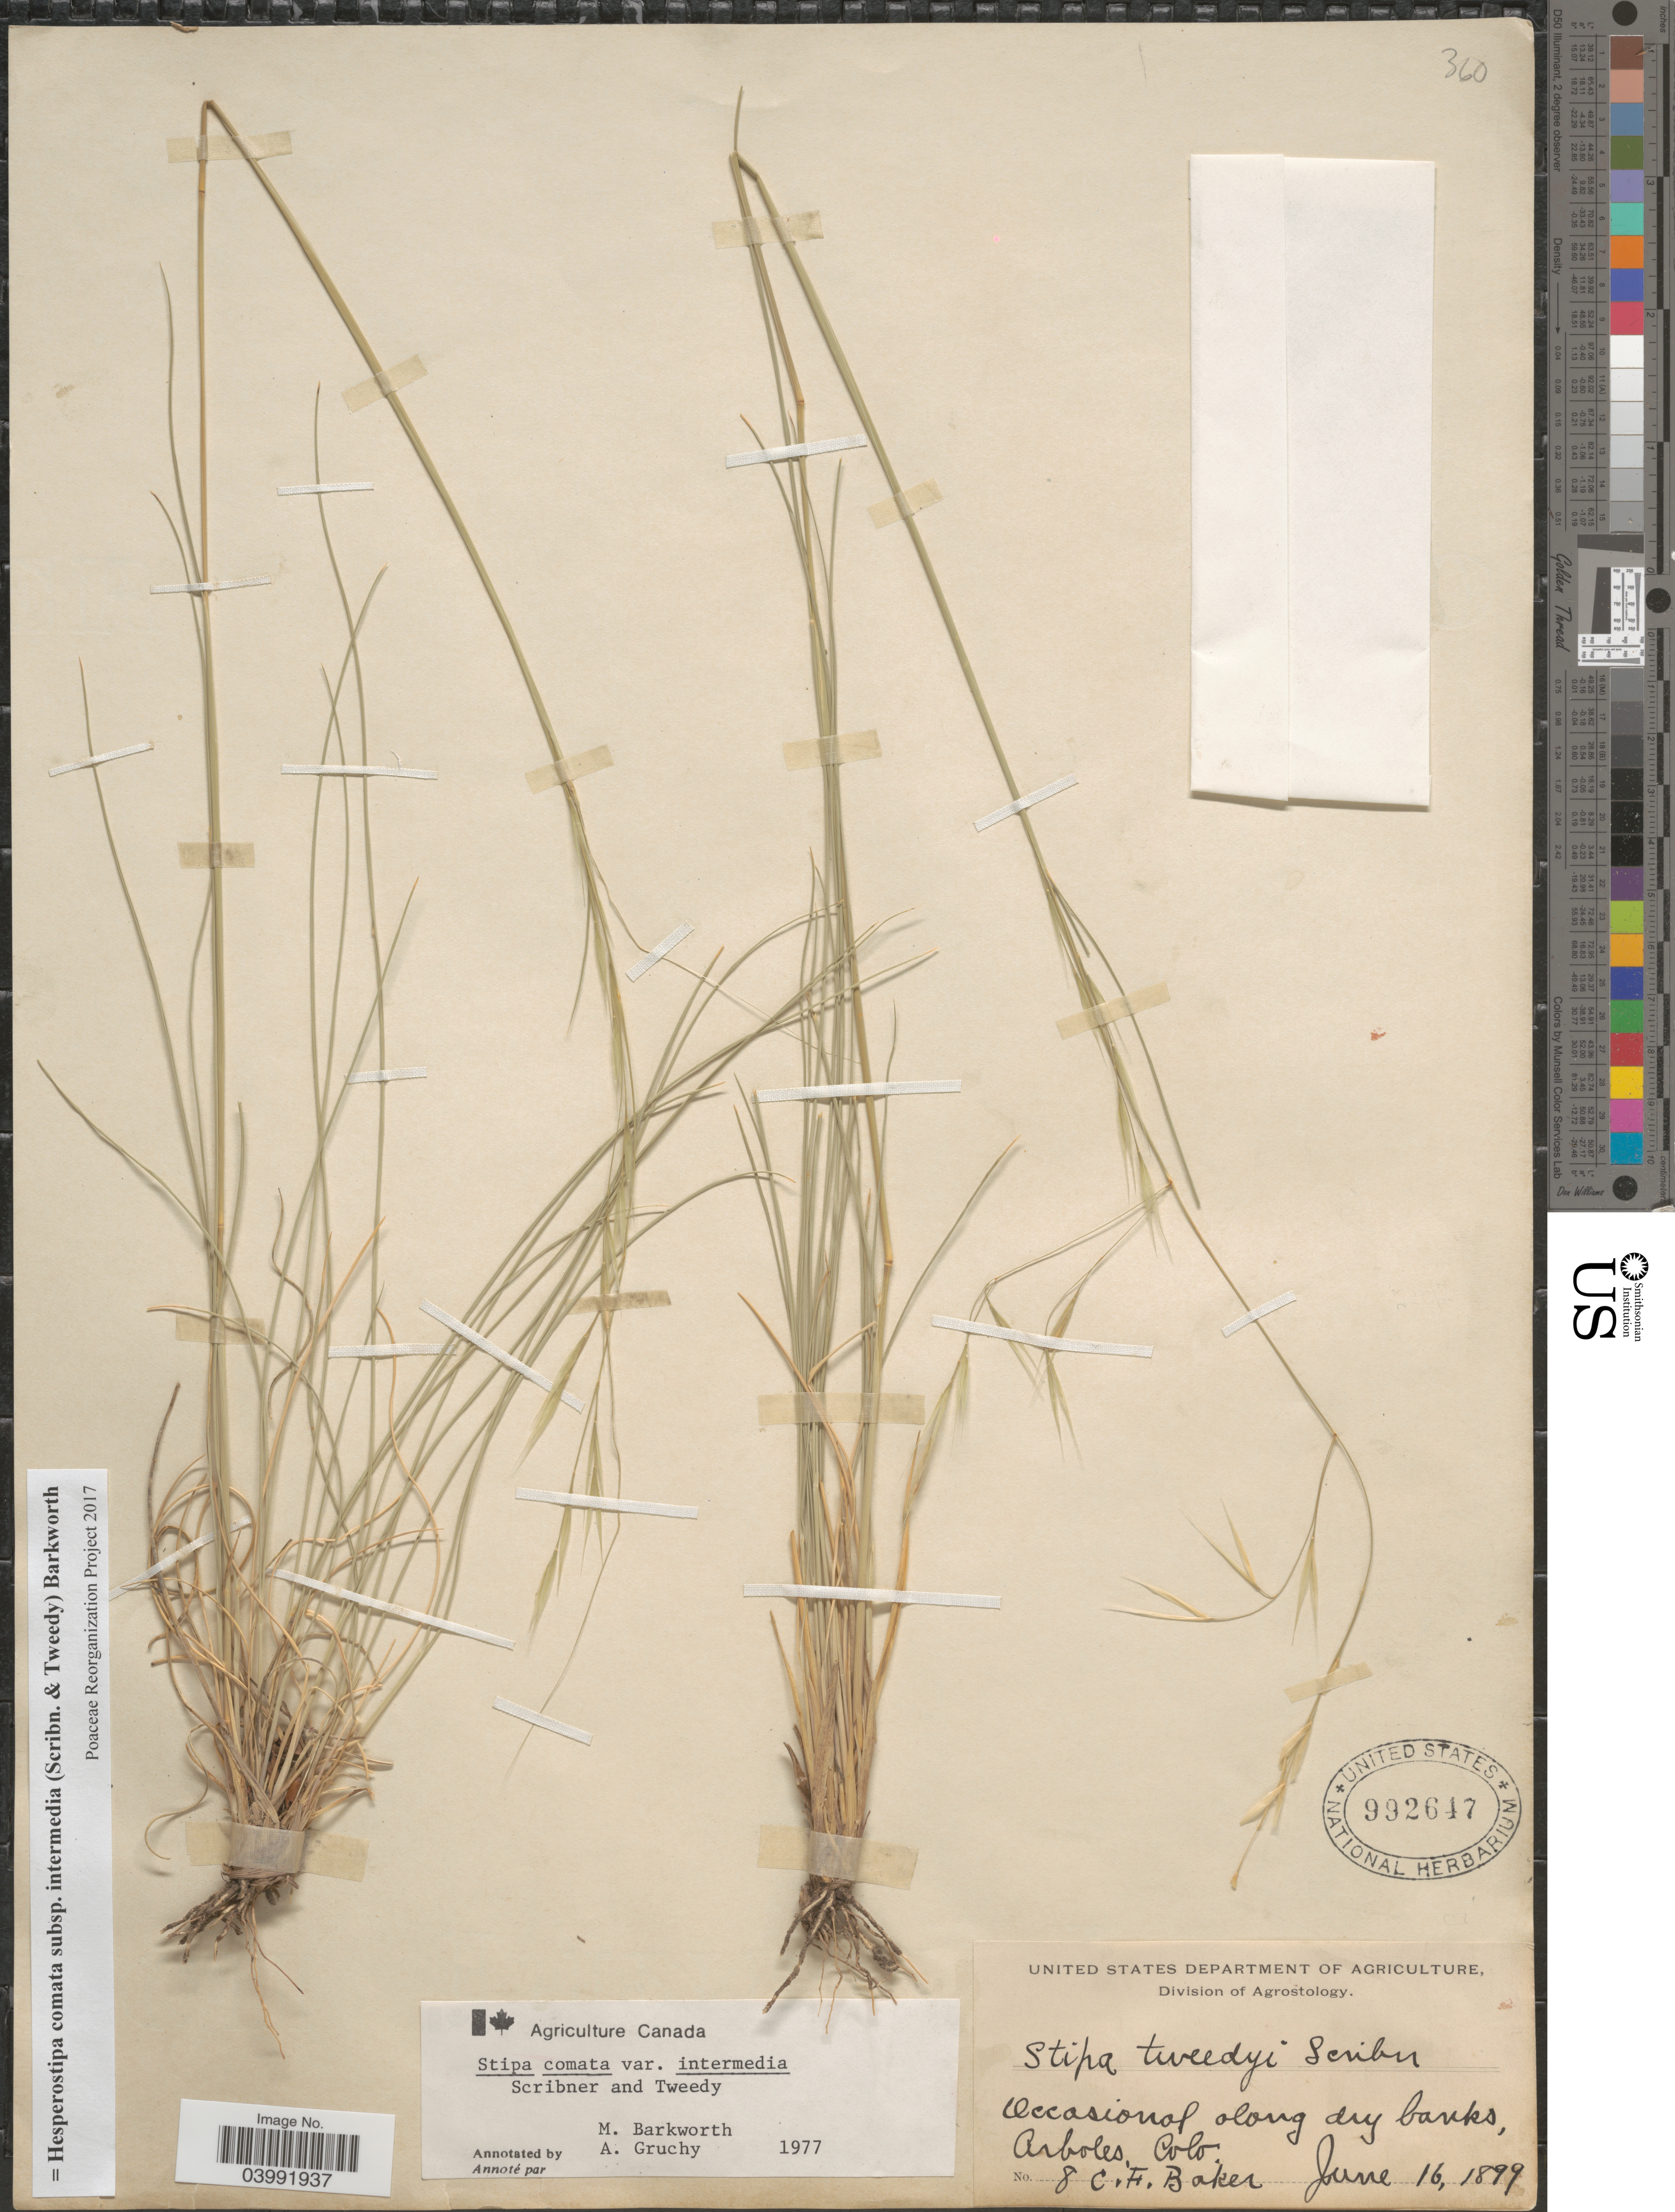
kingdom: Plantae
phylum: Tracheophyta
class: Liliopsida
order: Poales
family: Poaceae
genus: Hesperostipa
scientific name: Hesperostipa comata subsp. intermedia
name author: (Scribn. & Tweedy) Barkworth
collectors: C. F. Baker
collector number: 8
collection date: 1899-06-16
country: United States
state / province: Colorado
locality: Arboles.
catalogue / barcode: US 992647